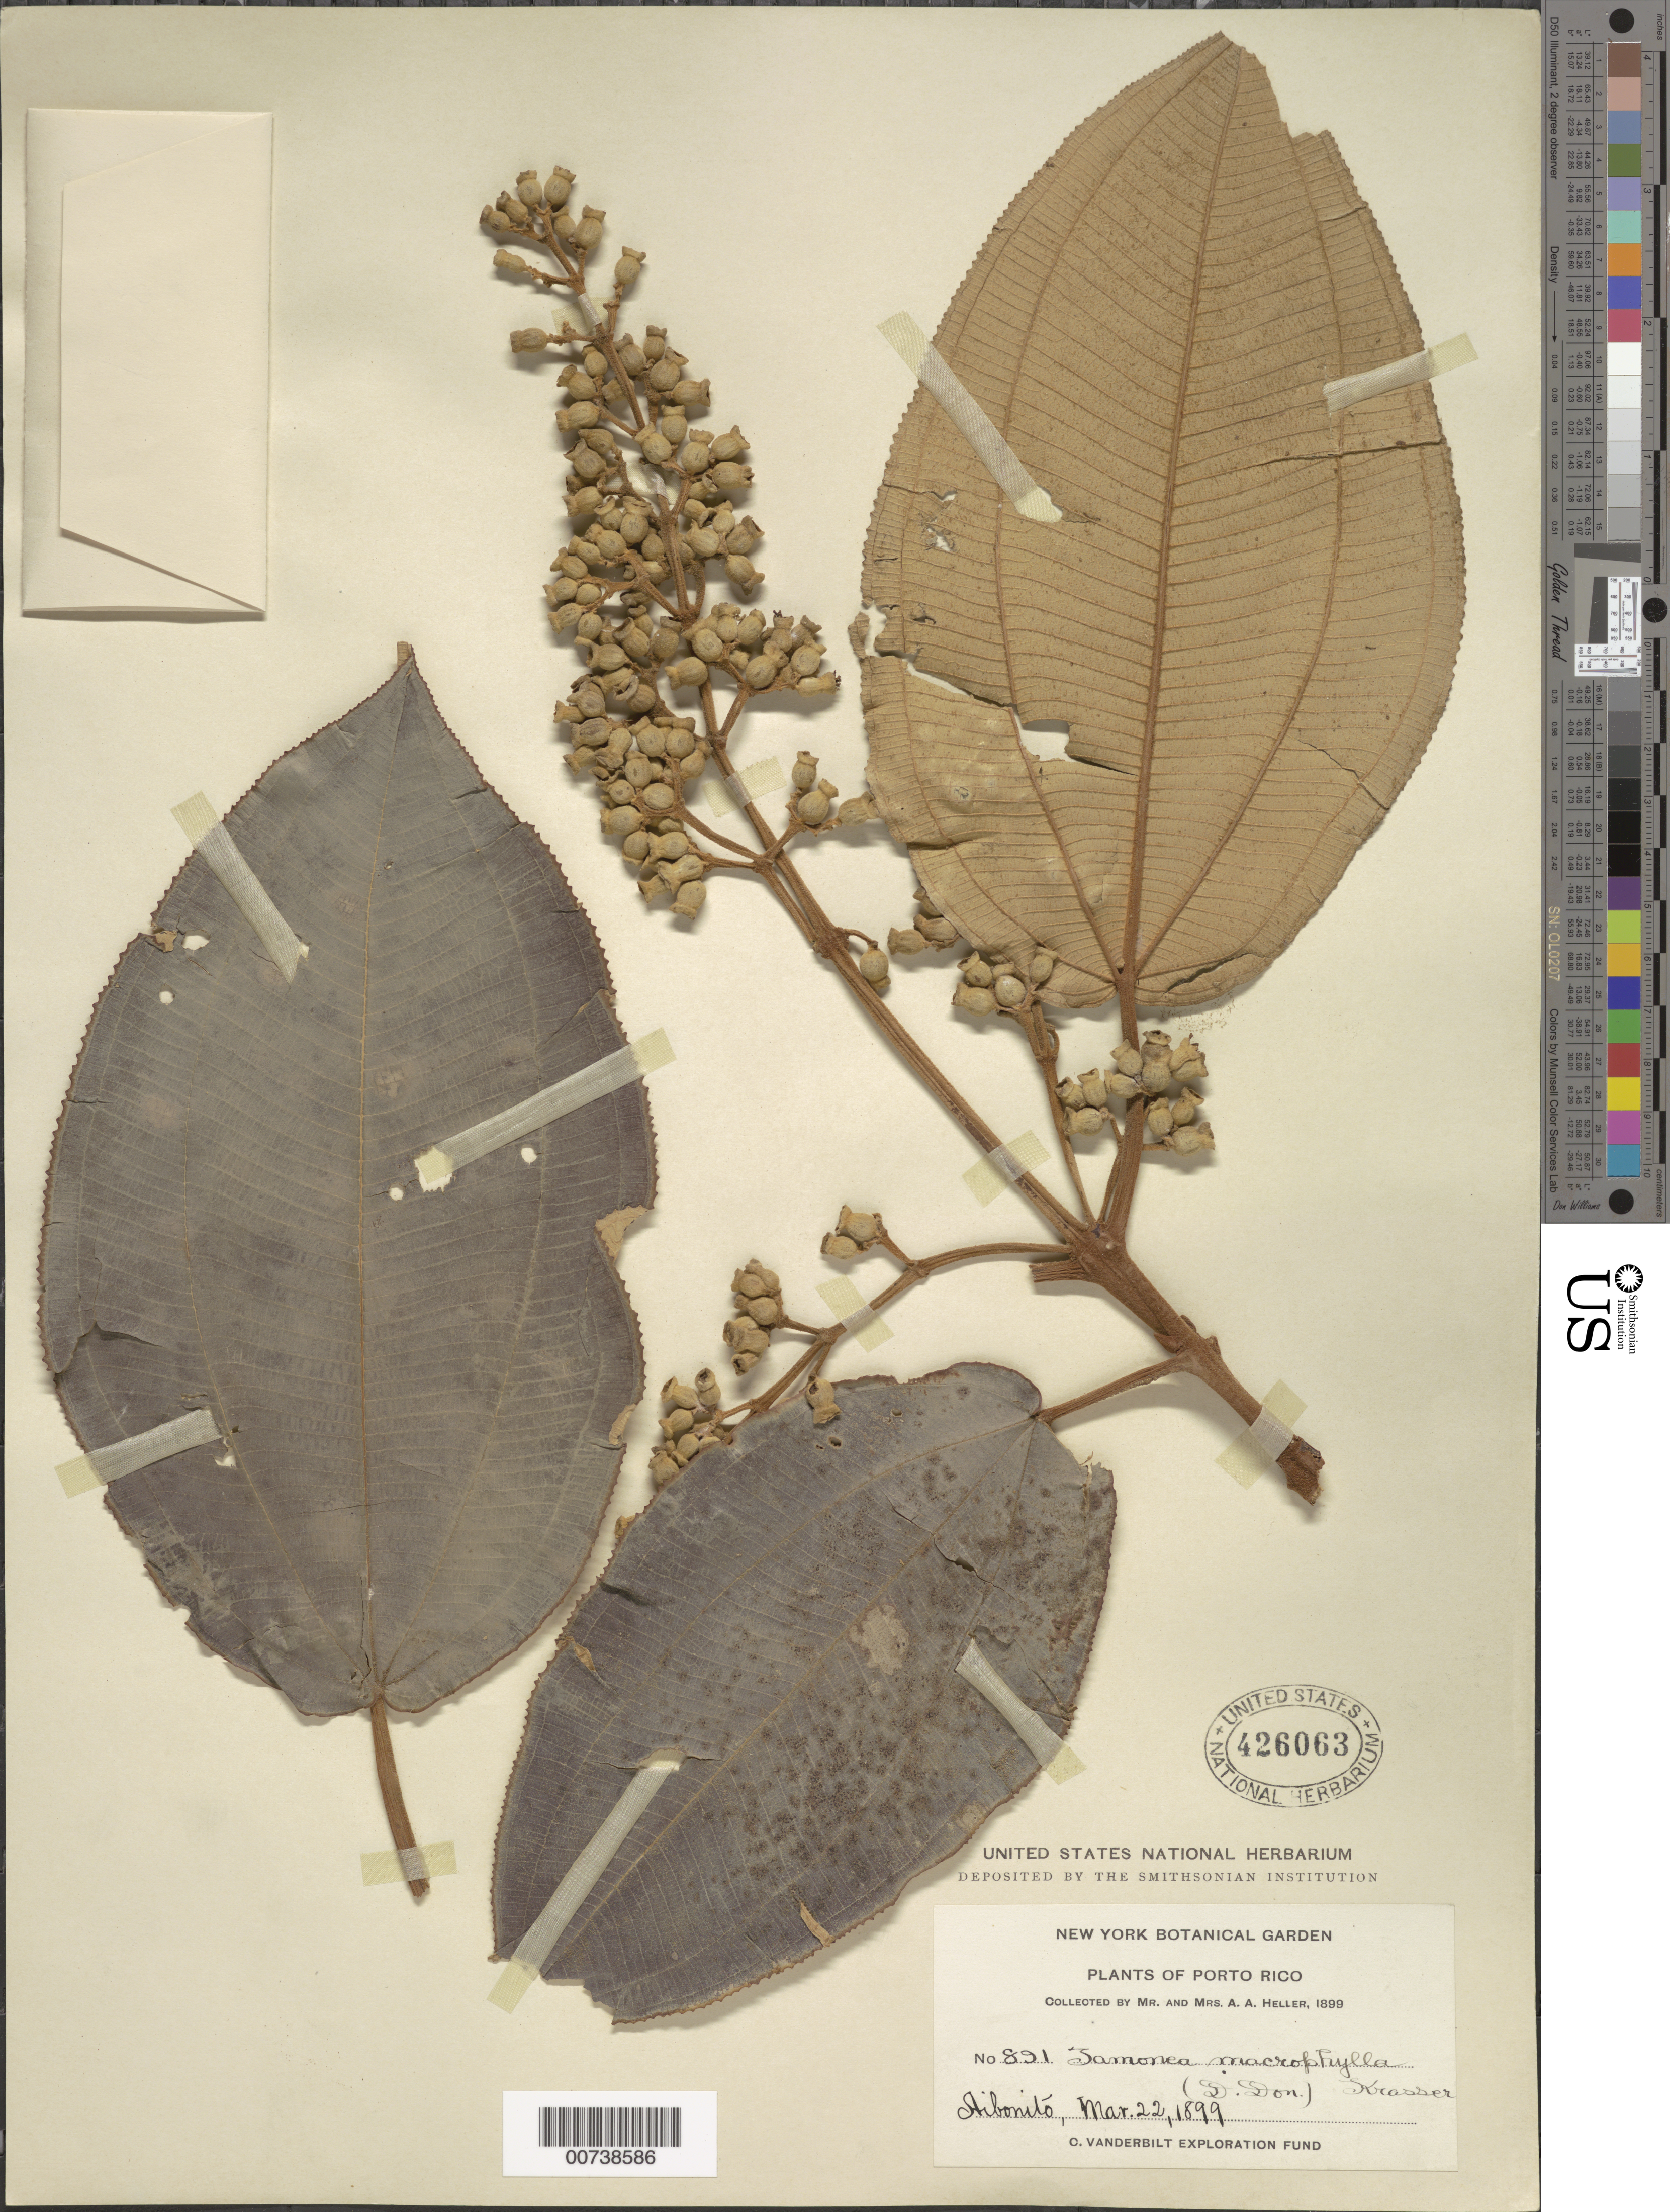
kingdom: Plantae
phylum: Tracheophyta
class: Magnoliopsida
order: Myrtales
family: Melastomataceae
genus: Miconia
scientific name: Miconia serrulata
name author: (DC.) Naudin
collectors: A. A. Heller & E. G. Heller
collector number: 891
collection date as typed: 22 Mar 1899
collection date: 1899-03-22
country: Puerto Rico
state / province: Abonito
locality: Aibonito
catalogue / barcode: US 426063